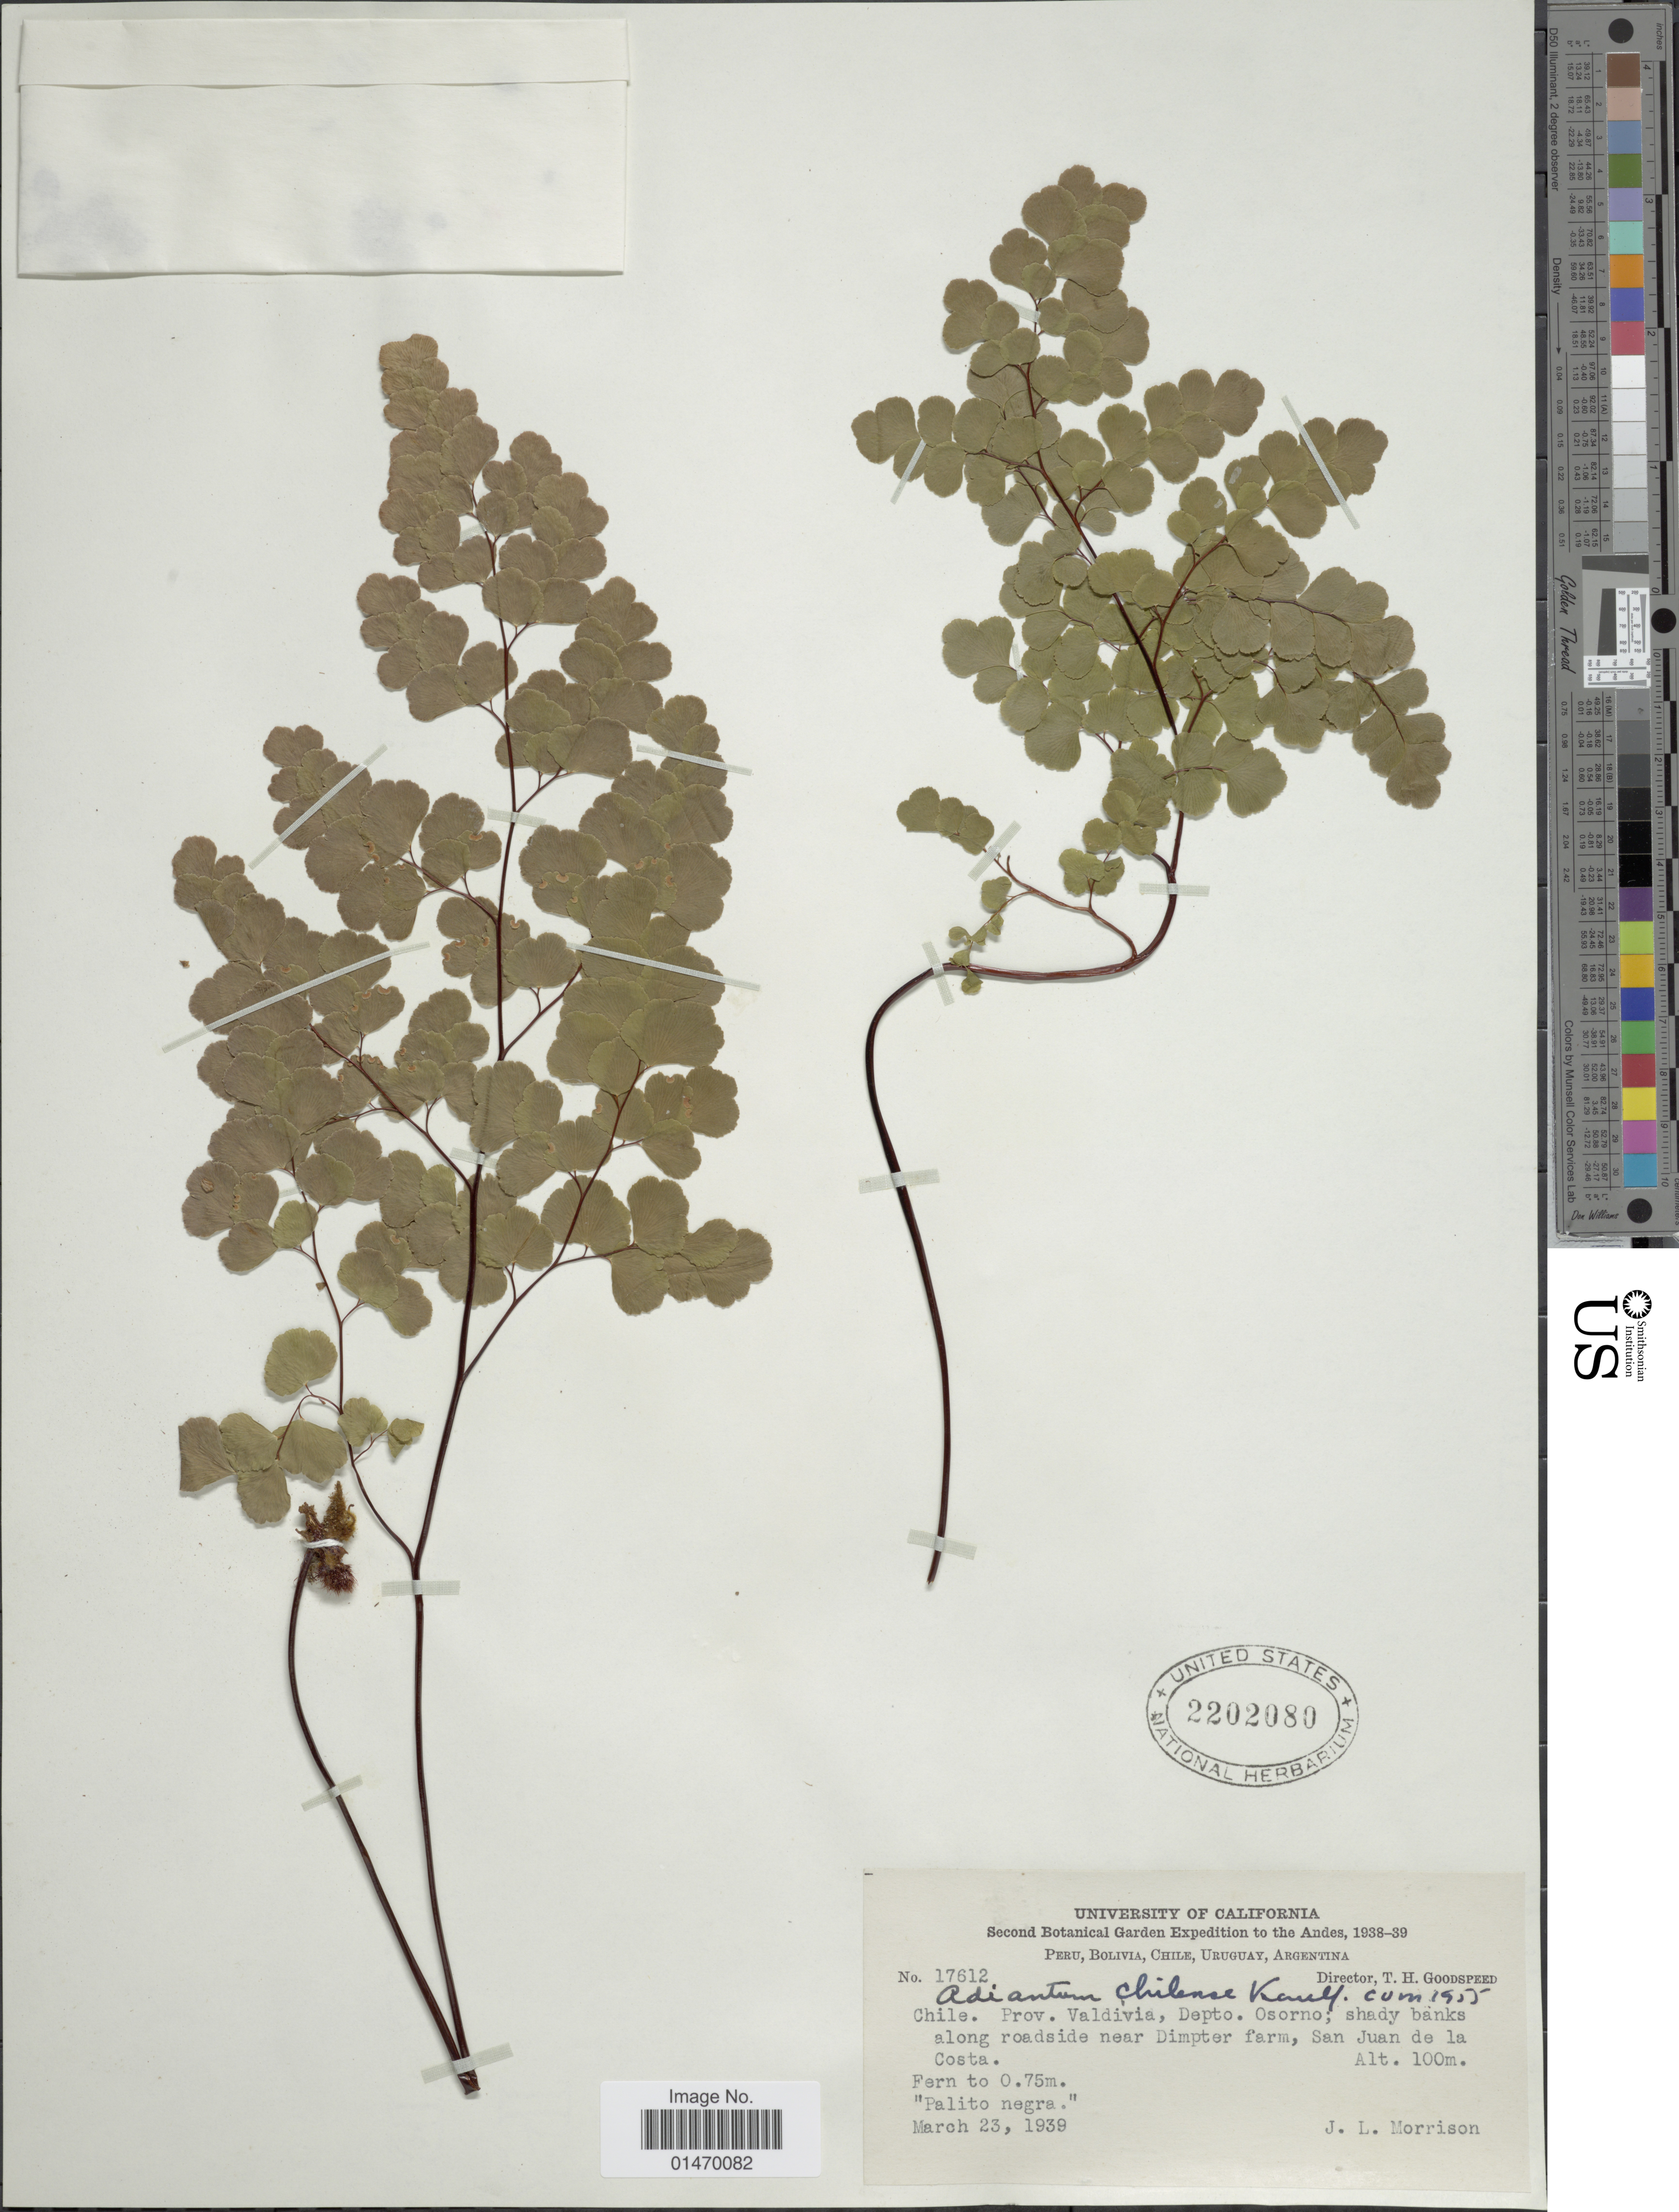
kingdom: Plantae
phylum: Tracheophyta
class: Polypodiopsida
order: Polypodiales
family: Pteridaceae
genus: Adiantum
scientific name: Adiantum chilense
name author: Kaulf.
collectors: J. L. Morrison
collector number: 17612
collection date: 1939-03-23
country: Chile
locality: Prov. Valdivia, Dept. Osorno; shady banks along roiadside near Dimpter farm, San Juan de la Costa.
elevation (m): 100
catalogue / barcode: US 2202080